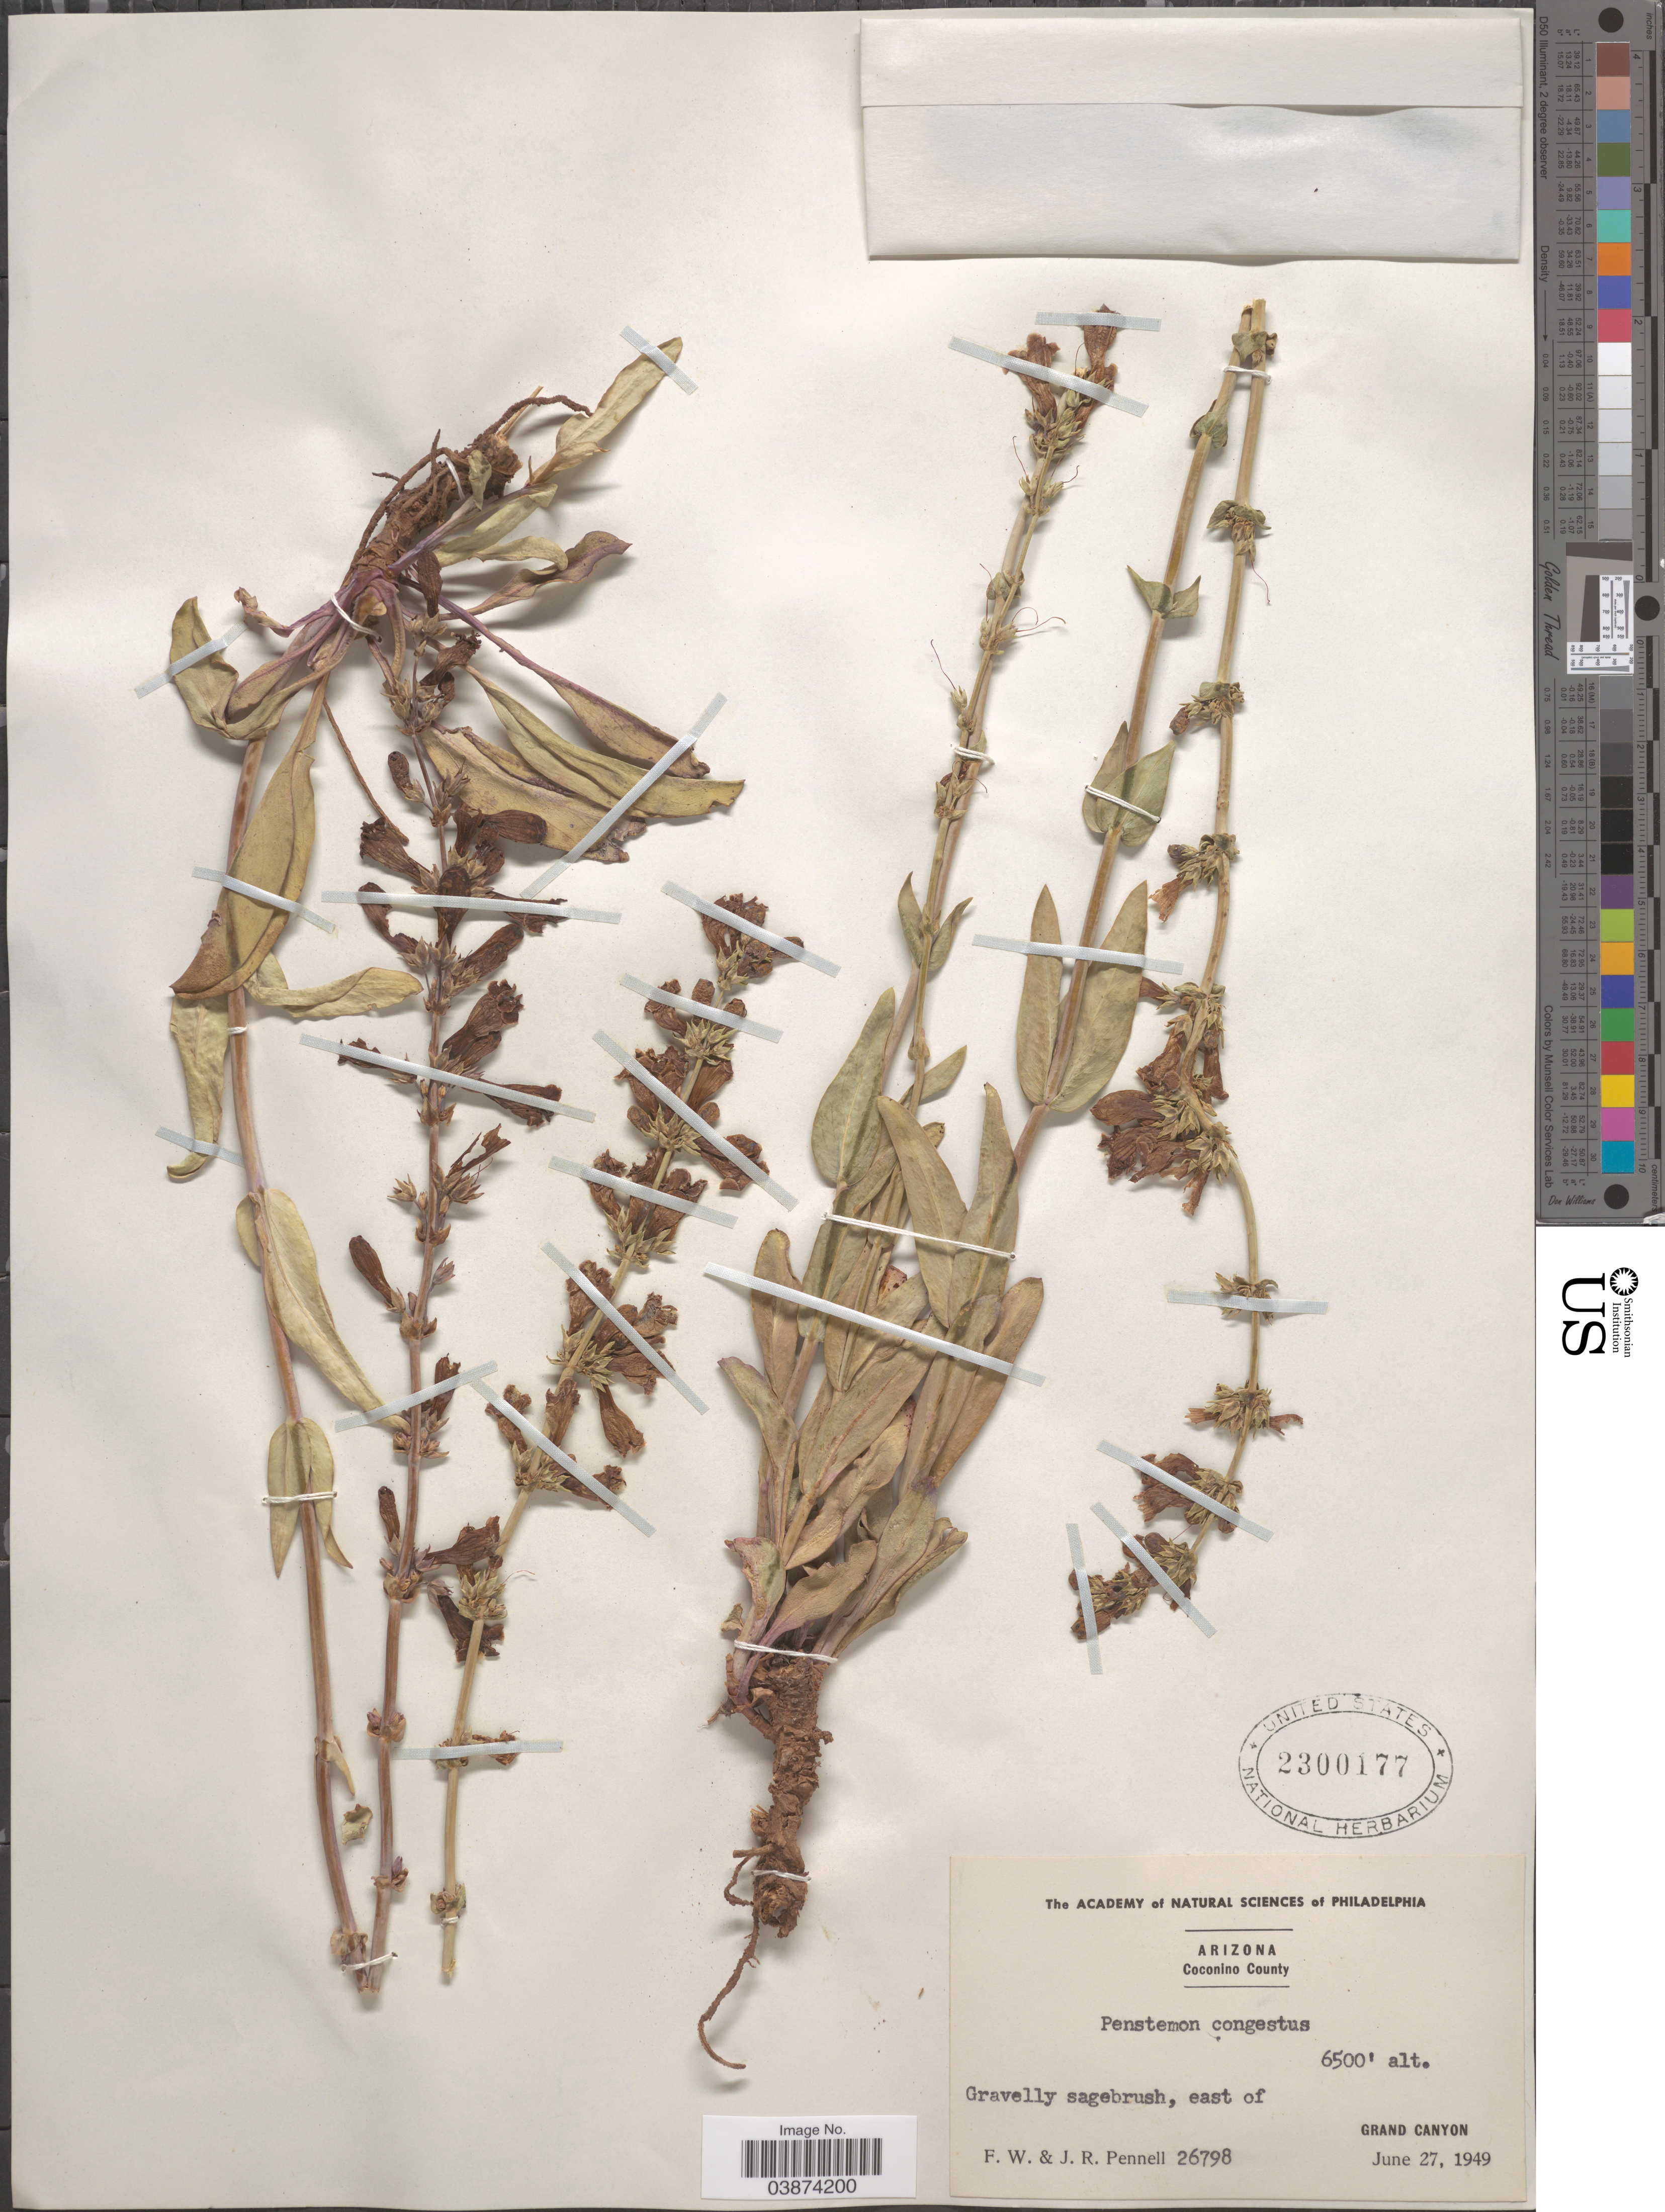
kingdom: Plantae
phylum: Tracheophyta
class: Magnoliopsida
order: Lamiales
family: Plantaginaceae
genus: Penstemon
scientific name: Penstemon congestus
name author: (M.E. Jones) Pennell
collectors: F. W. Pennell & J. Pennell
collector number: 26798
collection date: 1949-06-27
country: United States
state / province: Arizona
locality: Coconino County. Gravelly sagebrush, east of Grand Canyon.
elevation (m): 1981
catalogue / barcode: US 2300177